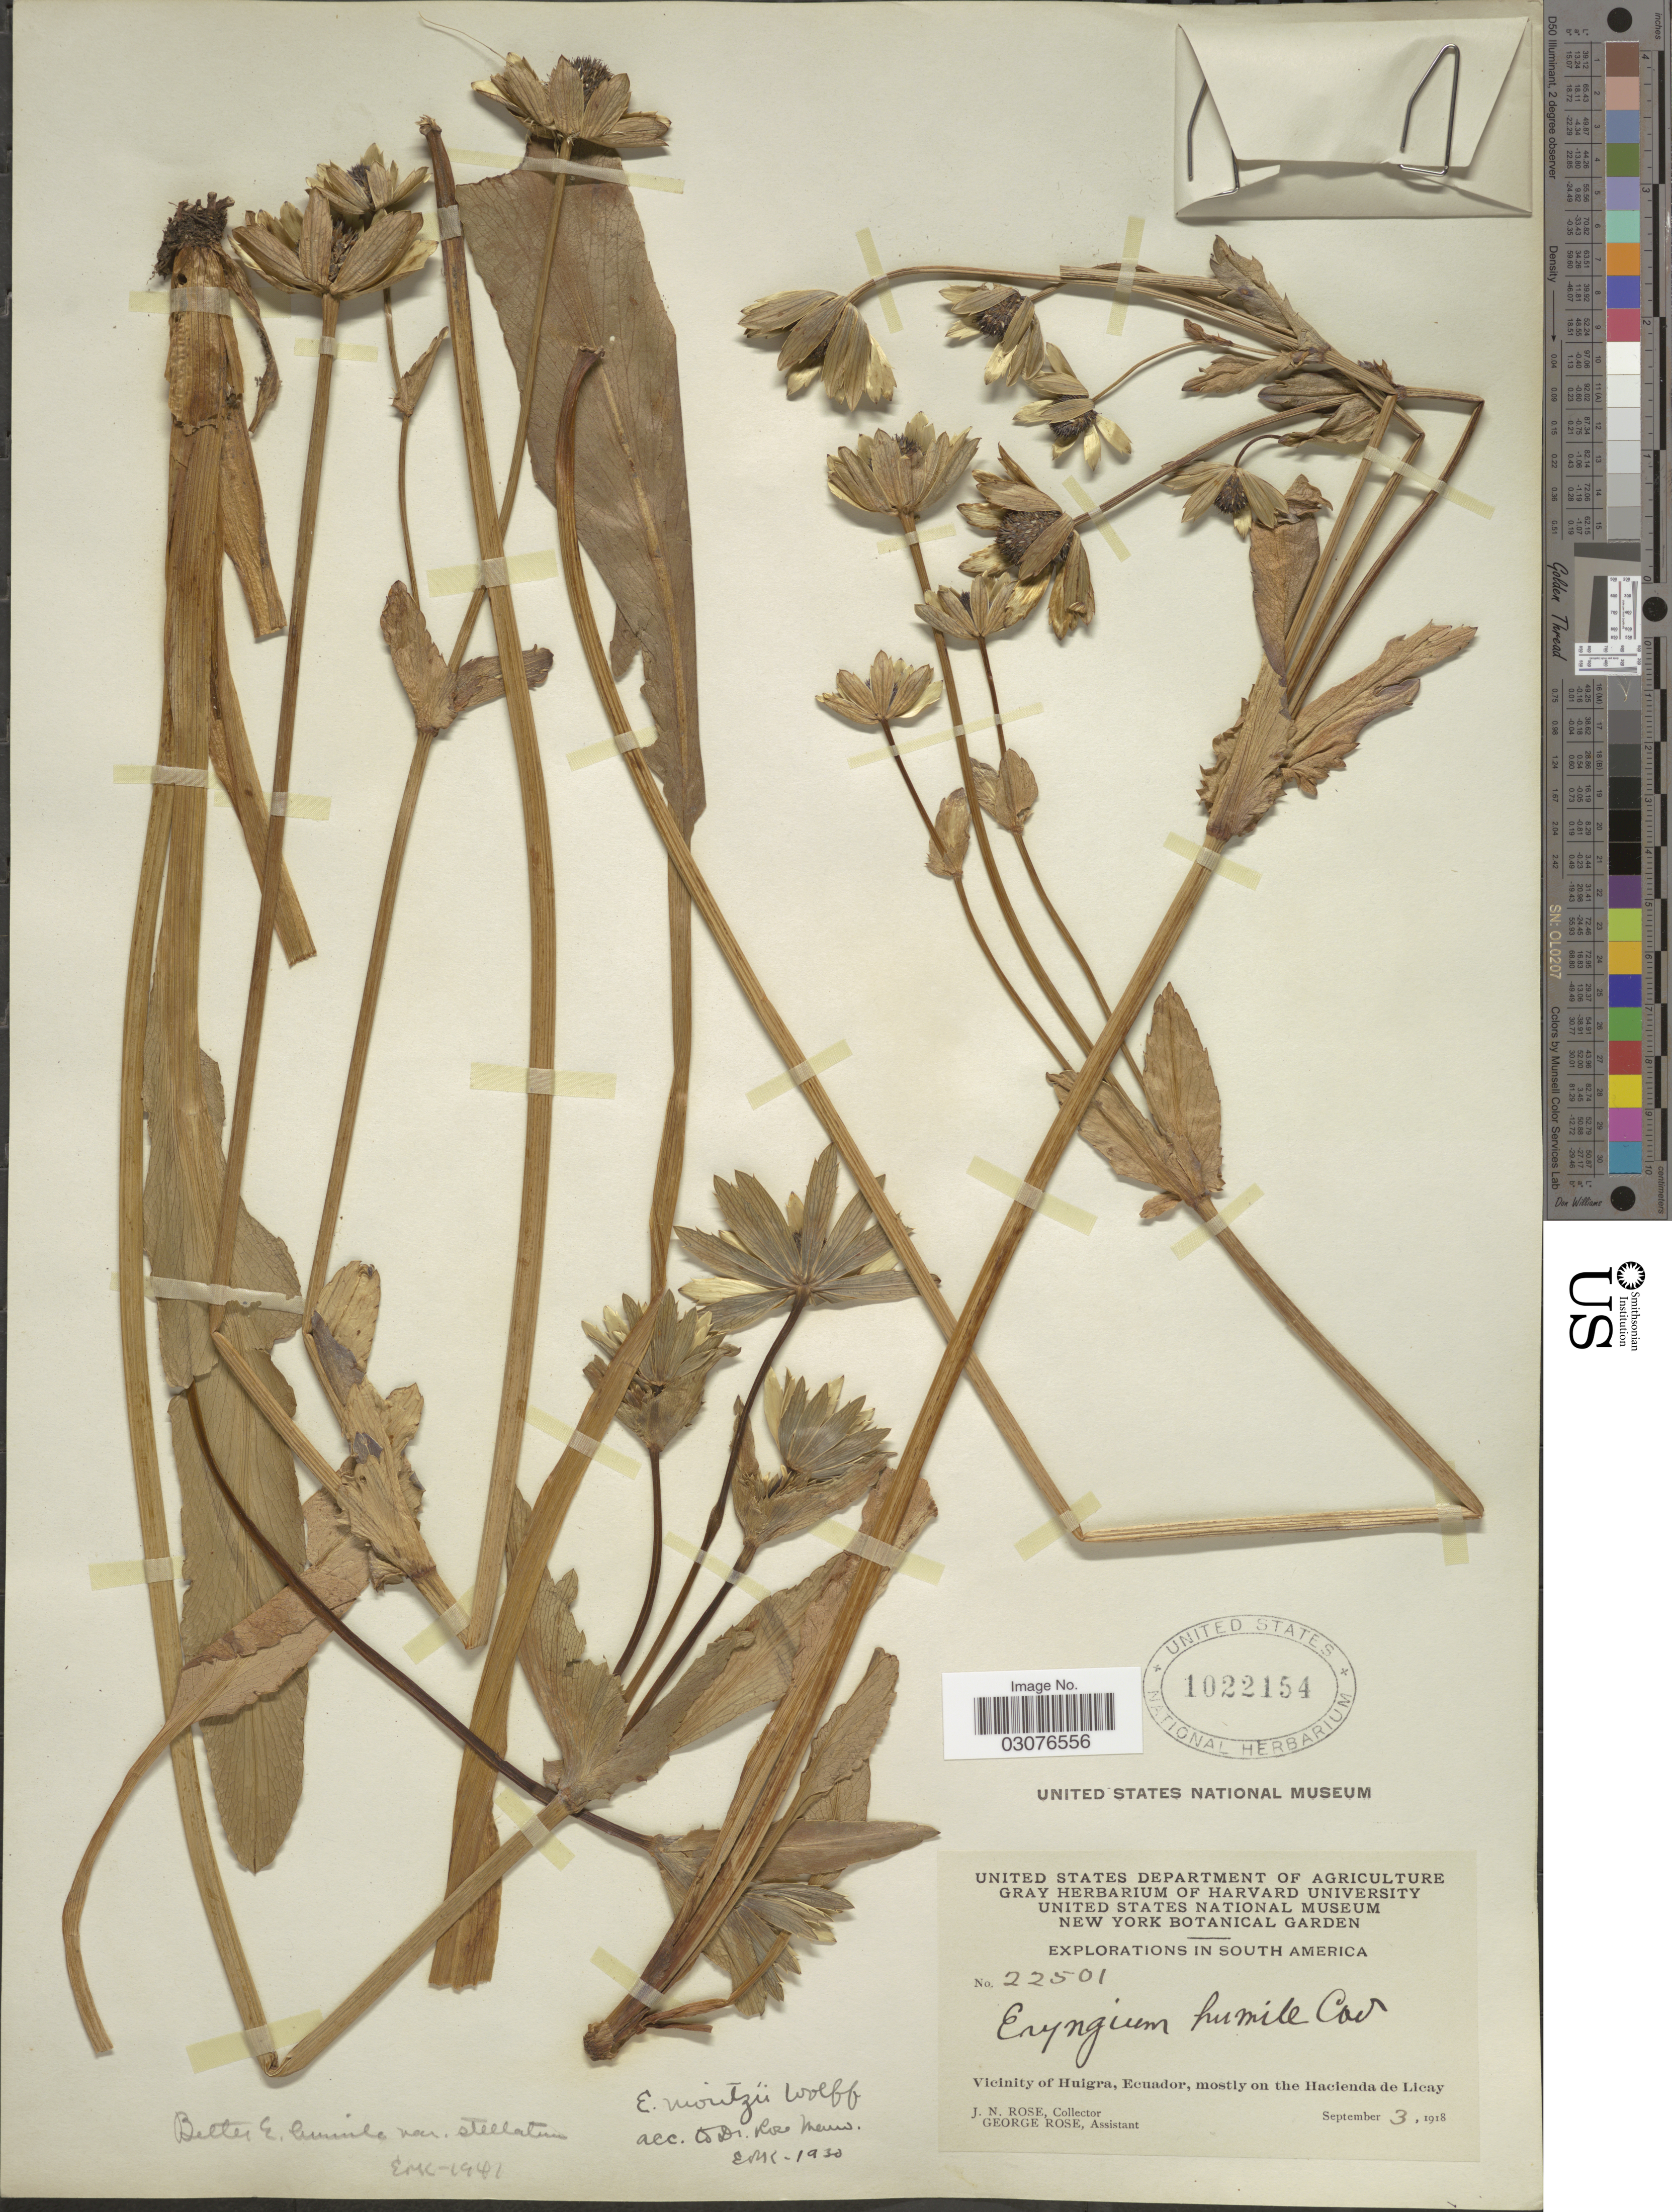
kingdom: Plantae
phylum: Tracheophyta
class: Magnoliopsida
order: Apiales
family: Apiaceae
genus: Eryngium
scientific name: Eryngium bourgatii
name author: Gouan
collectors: J. N. Rose & G. Rose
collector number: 22501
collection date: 1918-09-03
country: Ecuador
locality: Vicinity of Huigra, mostly on the Hacienda de Licay.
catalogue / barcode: US 1022154